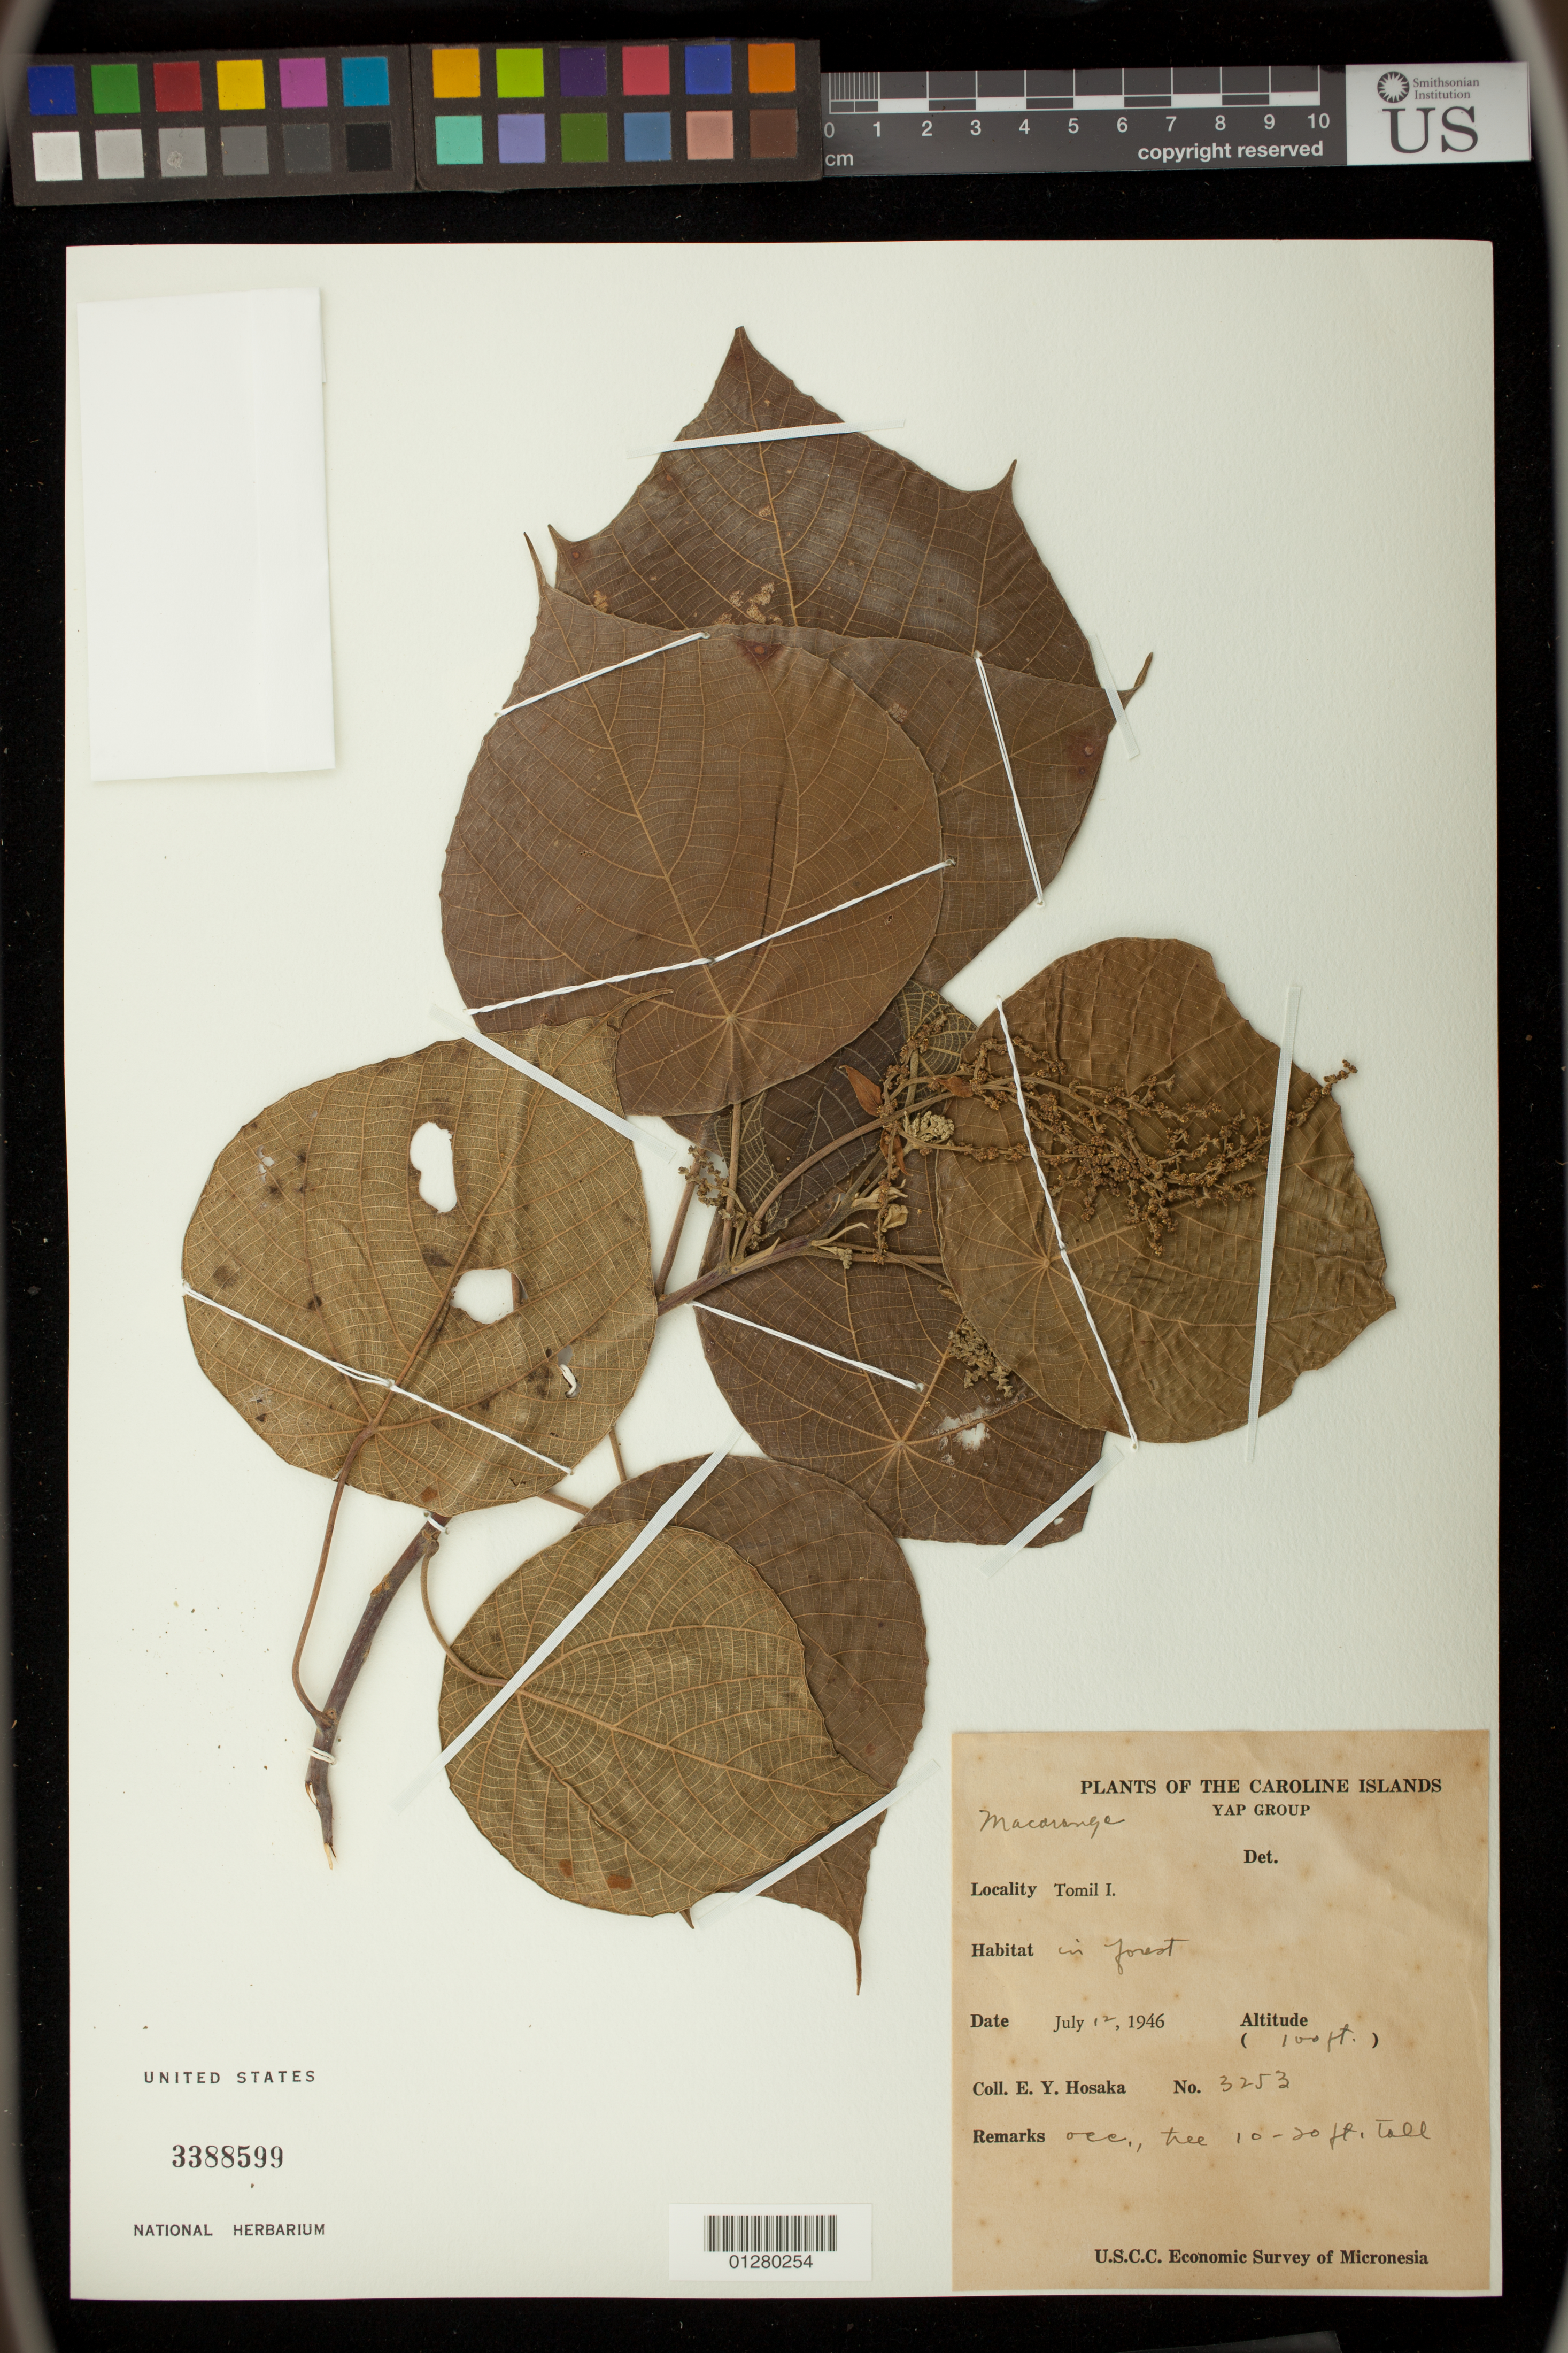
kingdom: Plantae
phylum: Tracheophyta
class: Magnoliopsida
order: Malpighiales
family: Euphorbiaceae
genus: Macaranga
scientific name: Macaranga sp.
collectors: E. Y. Hosaka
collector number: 3253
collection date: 1946-07-12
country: Micronesia, Federated States of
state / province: Yap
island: Gagil Tamil [Gagil-Tomil]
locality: Tomil Isl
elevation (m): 30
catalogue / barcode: US 3388599